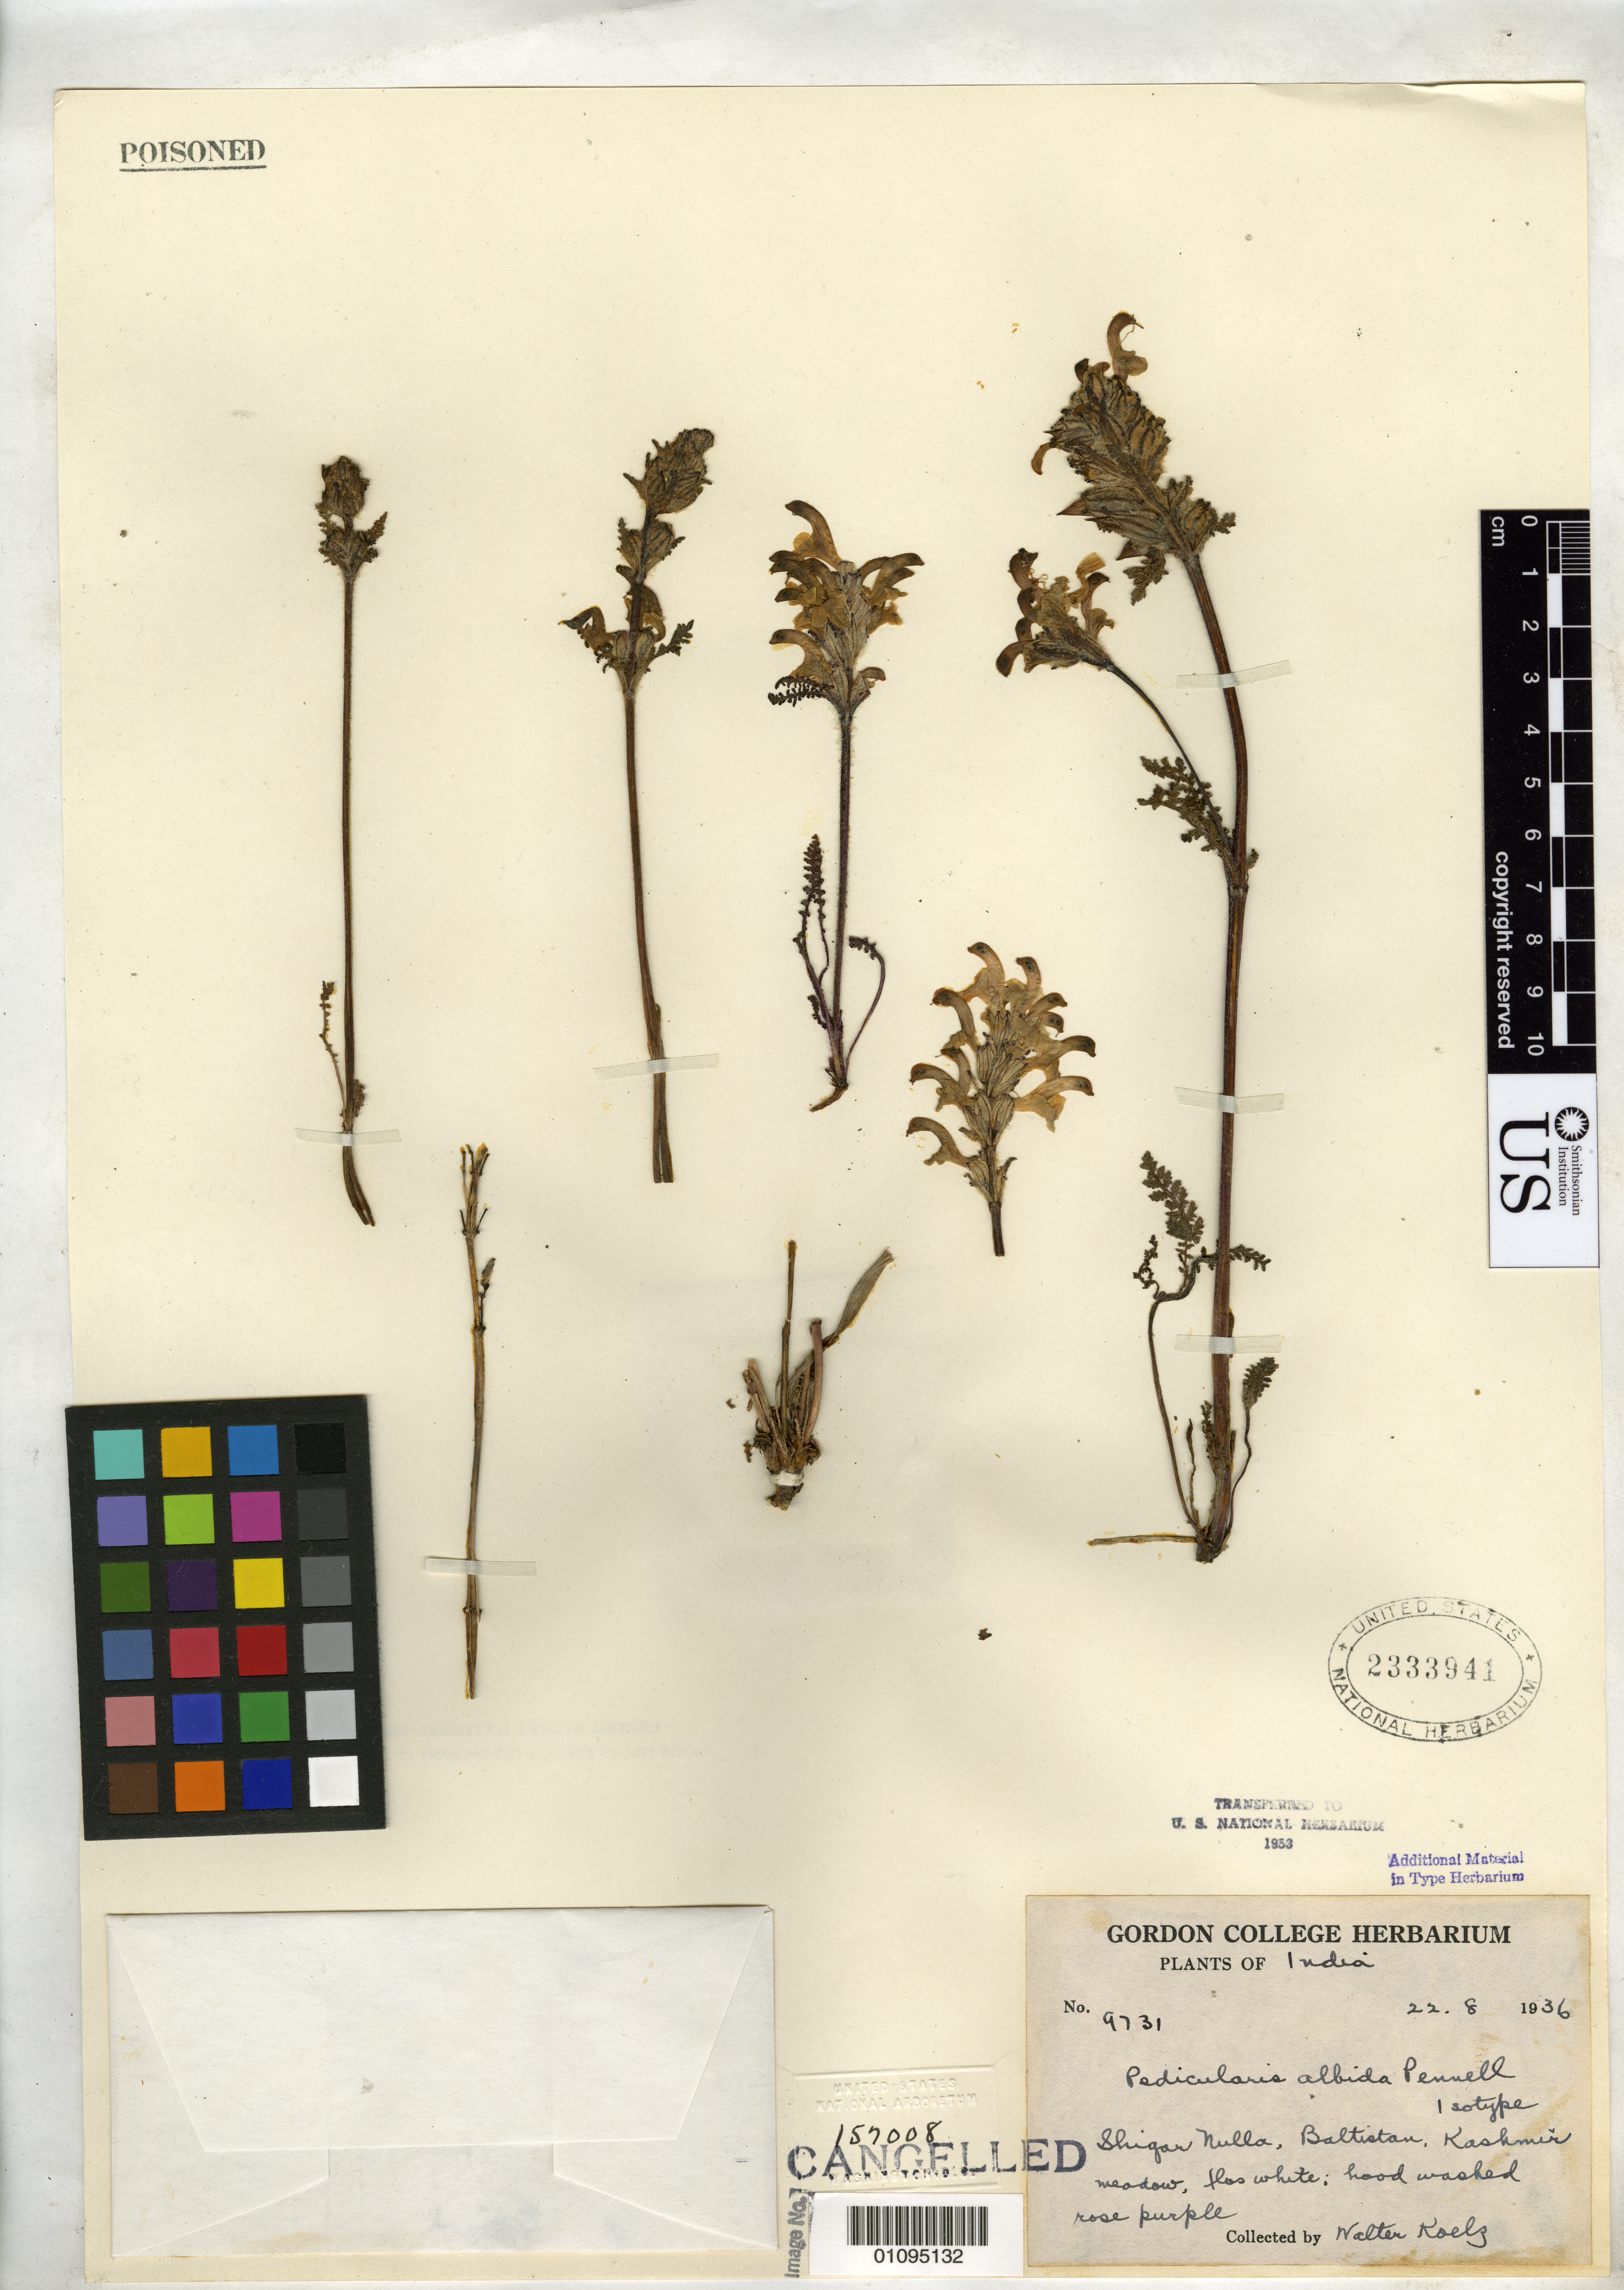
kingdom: Plantae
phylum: Tracheophyta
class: Magnoliopsida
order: Lamiales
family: Orobanchaceae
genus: Pedicularis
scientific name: Pedicularis albida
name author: Pennell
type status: Isotype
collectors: W. N. Koelz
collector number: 9731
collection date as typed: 22 Aug 1936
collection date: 1936-08-22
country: India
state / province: Jammu And Kashmir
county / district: Baltistan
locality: Shigar Rullah.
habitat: Meadow.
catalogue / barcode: US 2333941